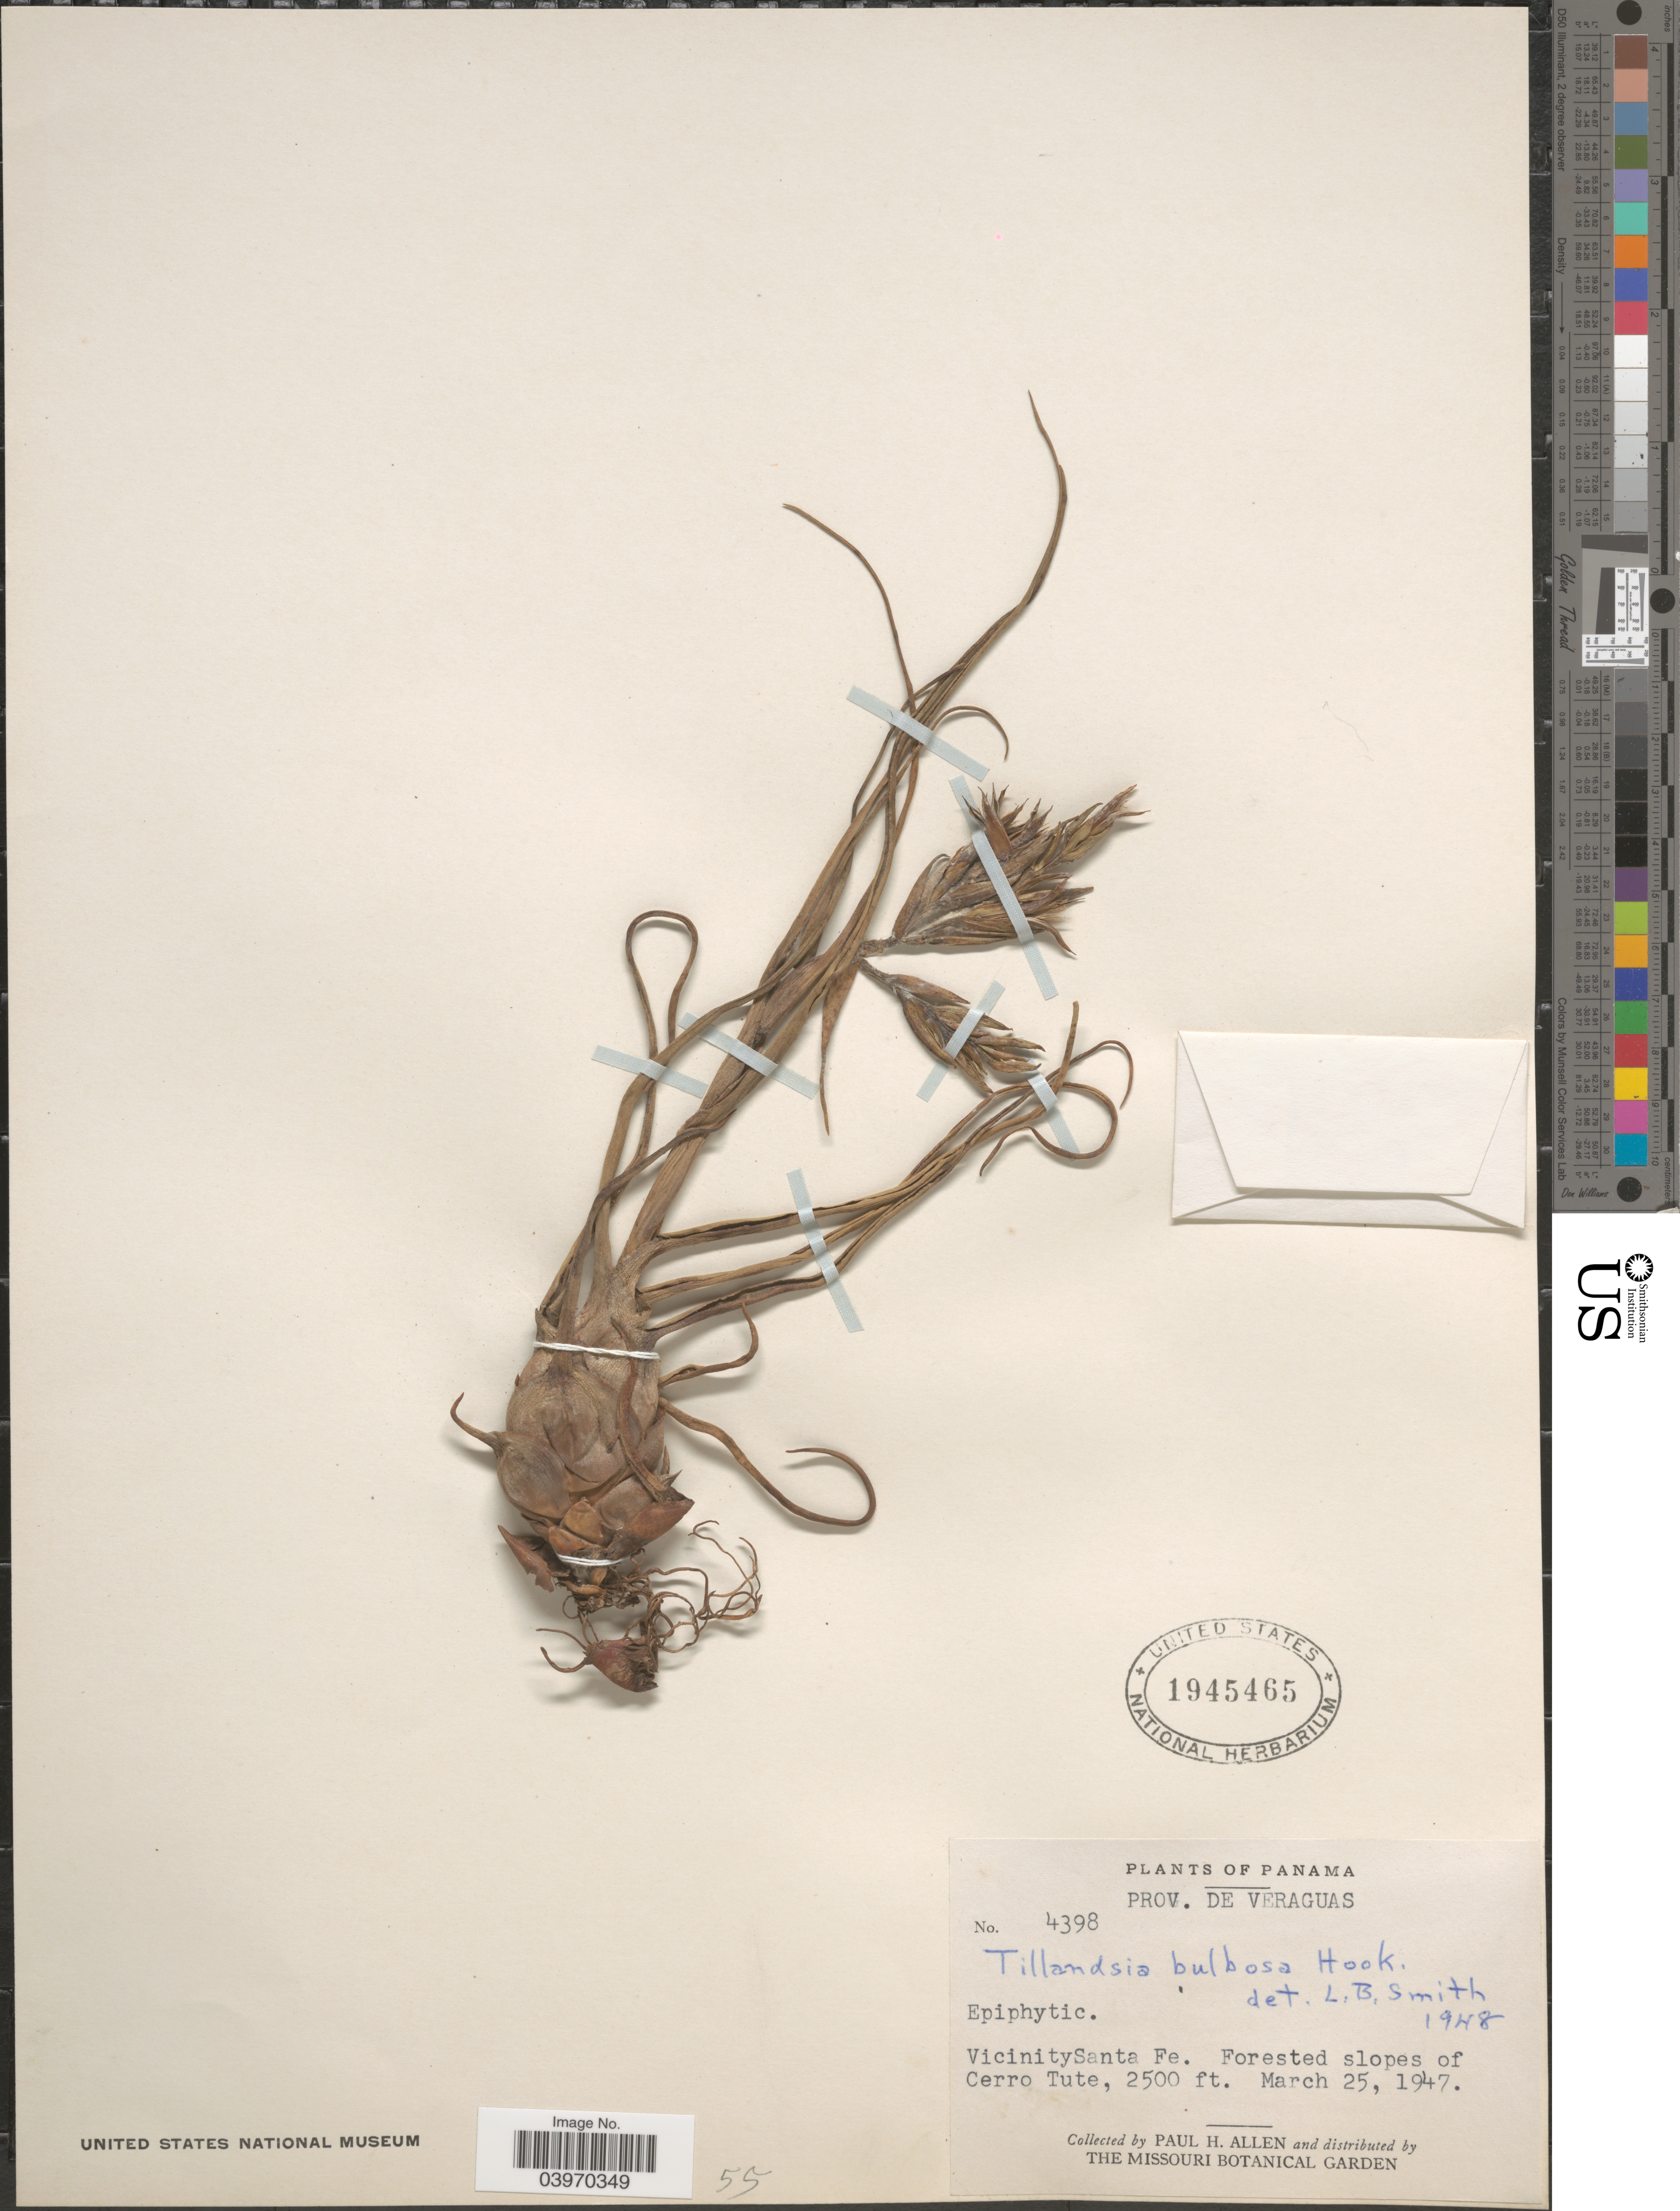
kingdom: Plantae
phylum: Tracheophyta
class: Liliopsida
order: Poales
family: Bromeliaceae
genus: Tillandsia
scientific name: Tillandsia bulbosa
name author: Hook.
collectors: P. H. Allen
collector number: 4398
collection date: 1947-03-25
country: Panama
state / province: Veraguas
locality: VicinitySanta Fe. Forested slopes of Cerro Tute.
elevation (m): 762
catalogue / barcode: US 1945465